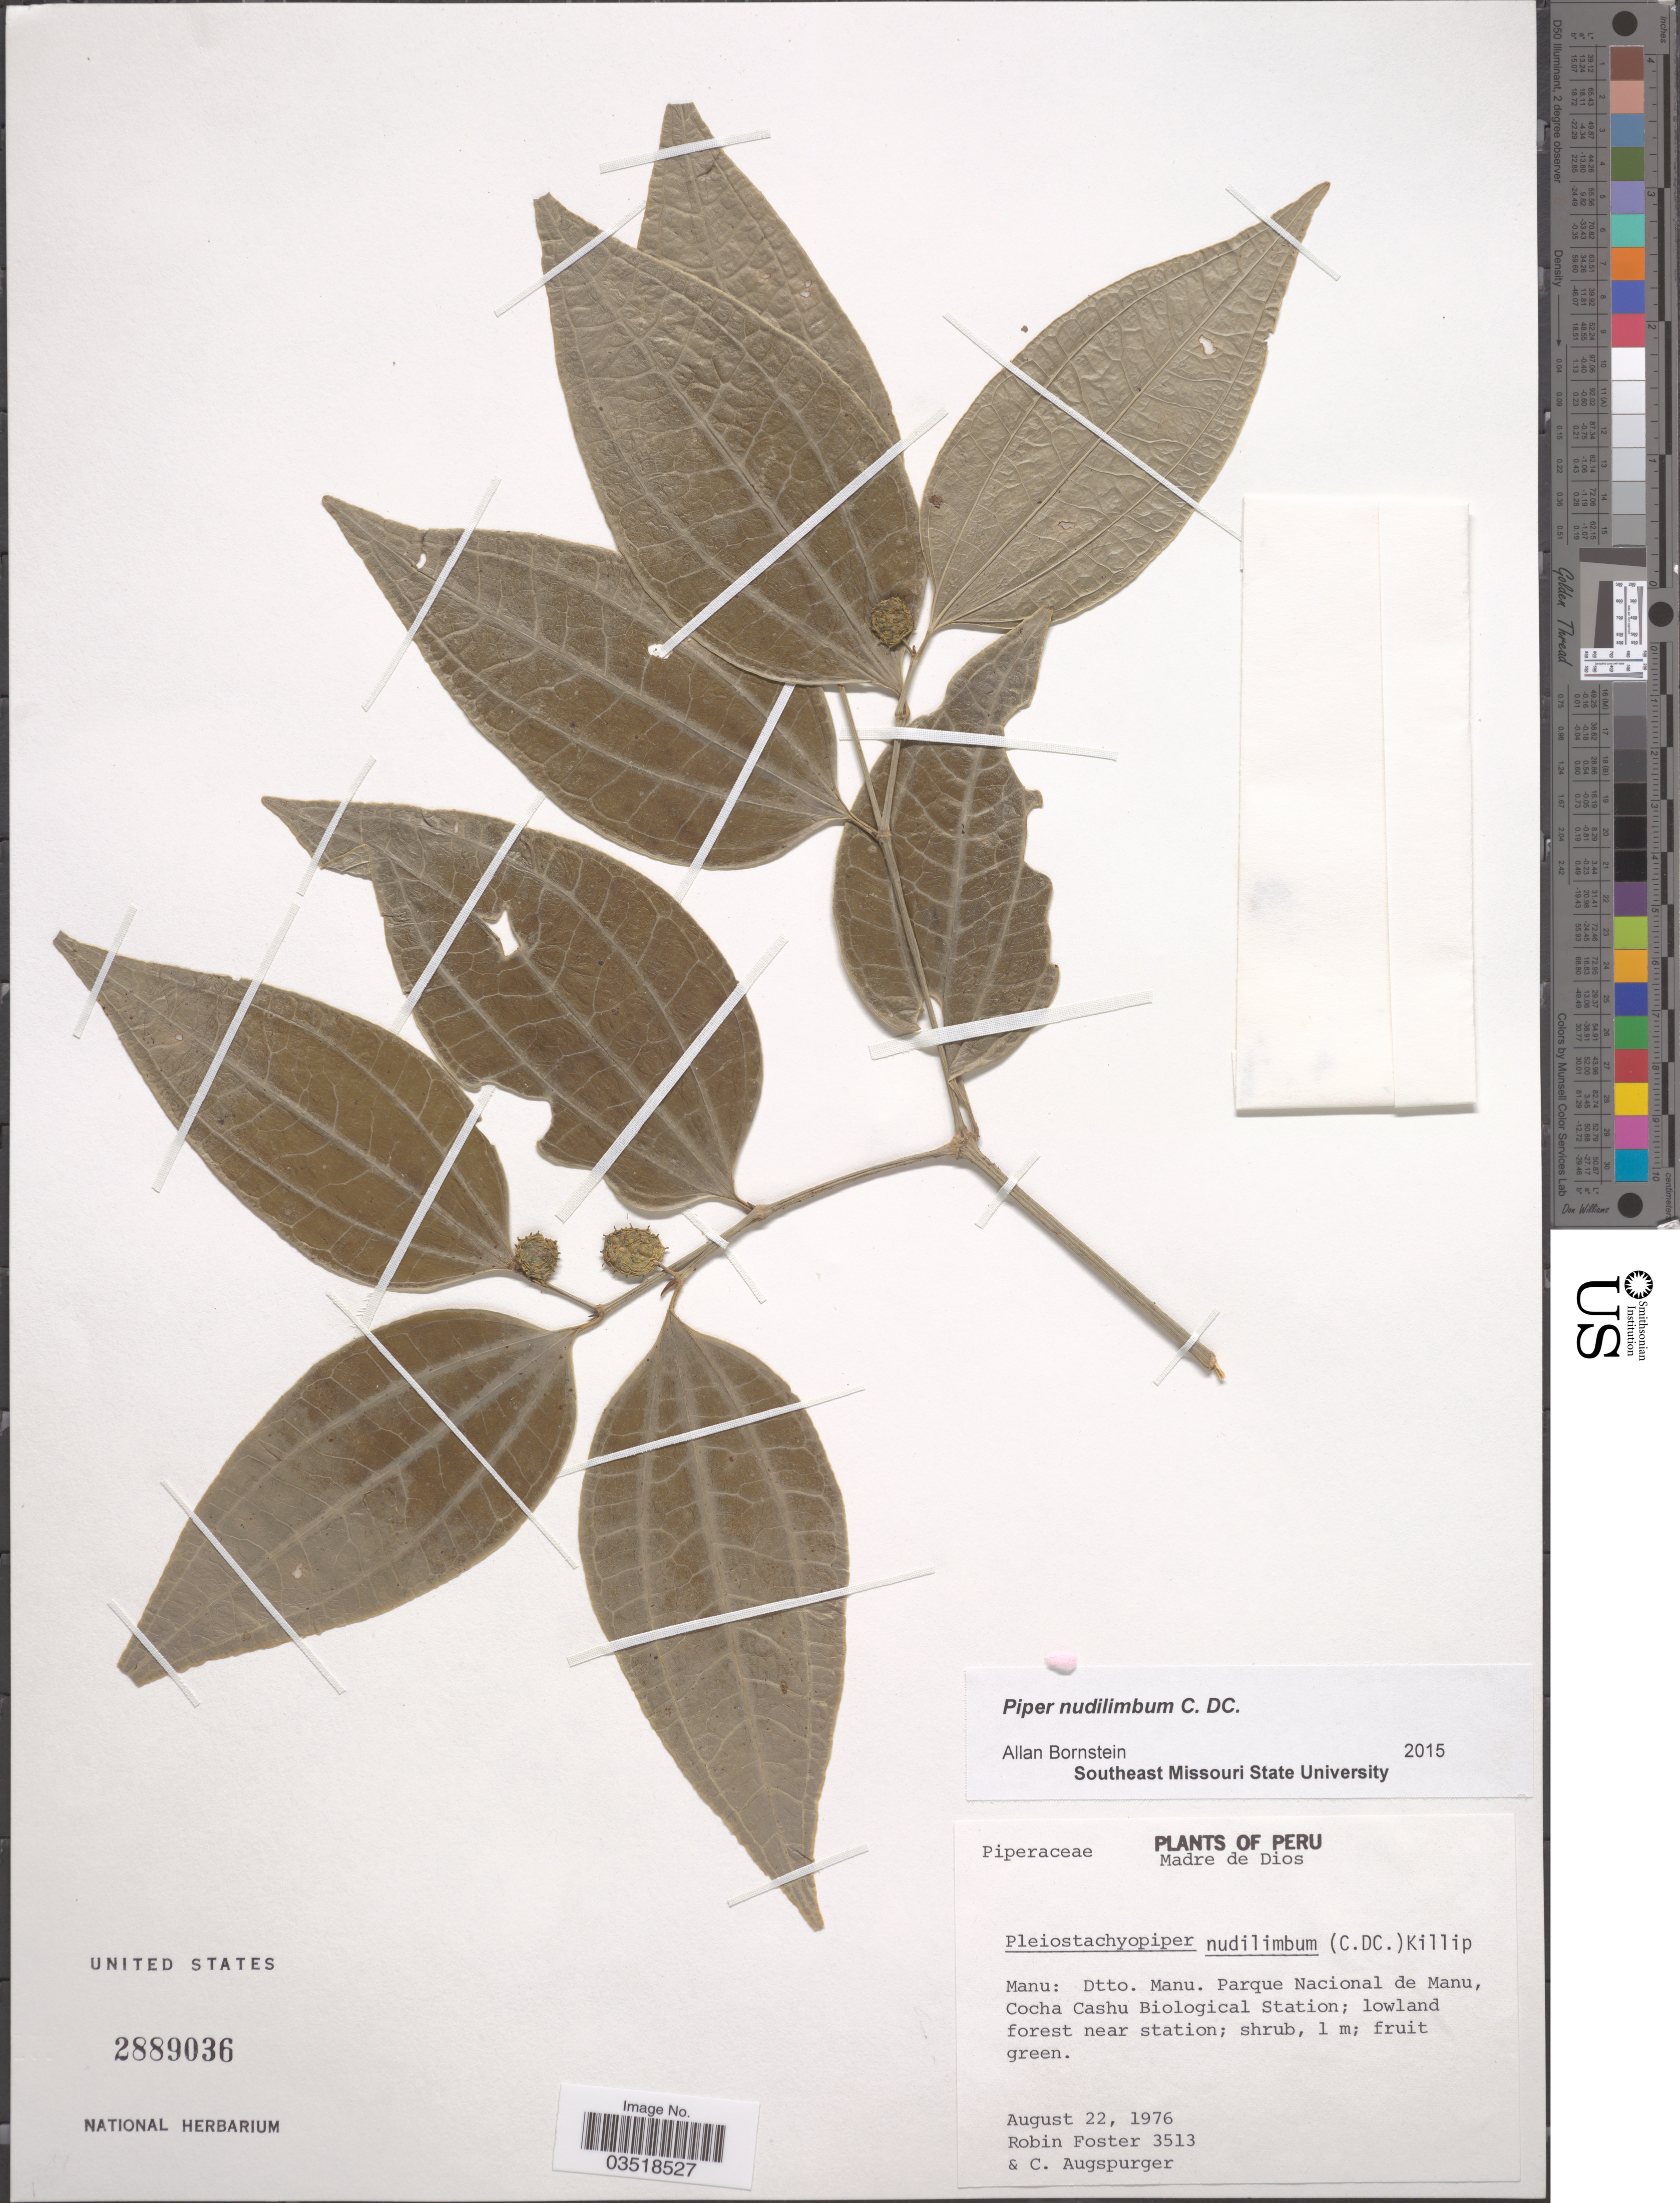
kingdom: Plantae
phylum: Tracheophyta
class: Magnoliopsida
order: Piperales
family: Piperaceae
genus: Piper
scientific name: Piper nudilimbum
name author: C. DC.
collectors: R. B. Foster & C. Augspurger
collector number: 3513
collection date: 1976-08-22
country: Peru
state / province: Madre de Dios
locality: Manu: Dtto. Manu. Parque Nacional de Manu, Cocha Cashu Biological Station; lowland forest near station.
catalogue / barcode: US 2889036